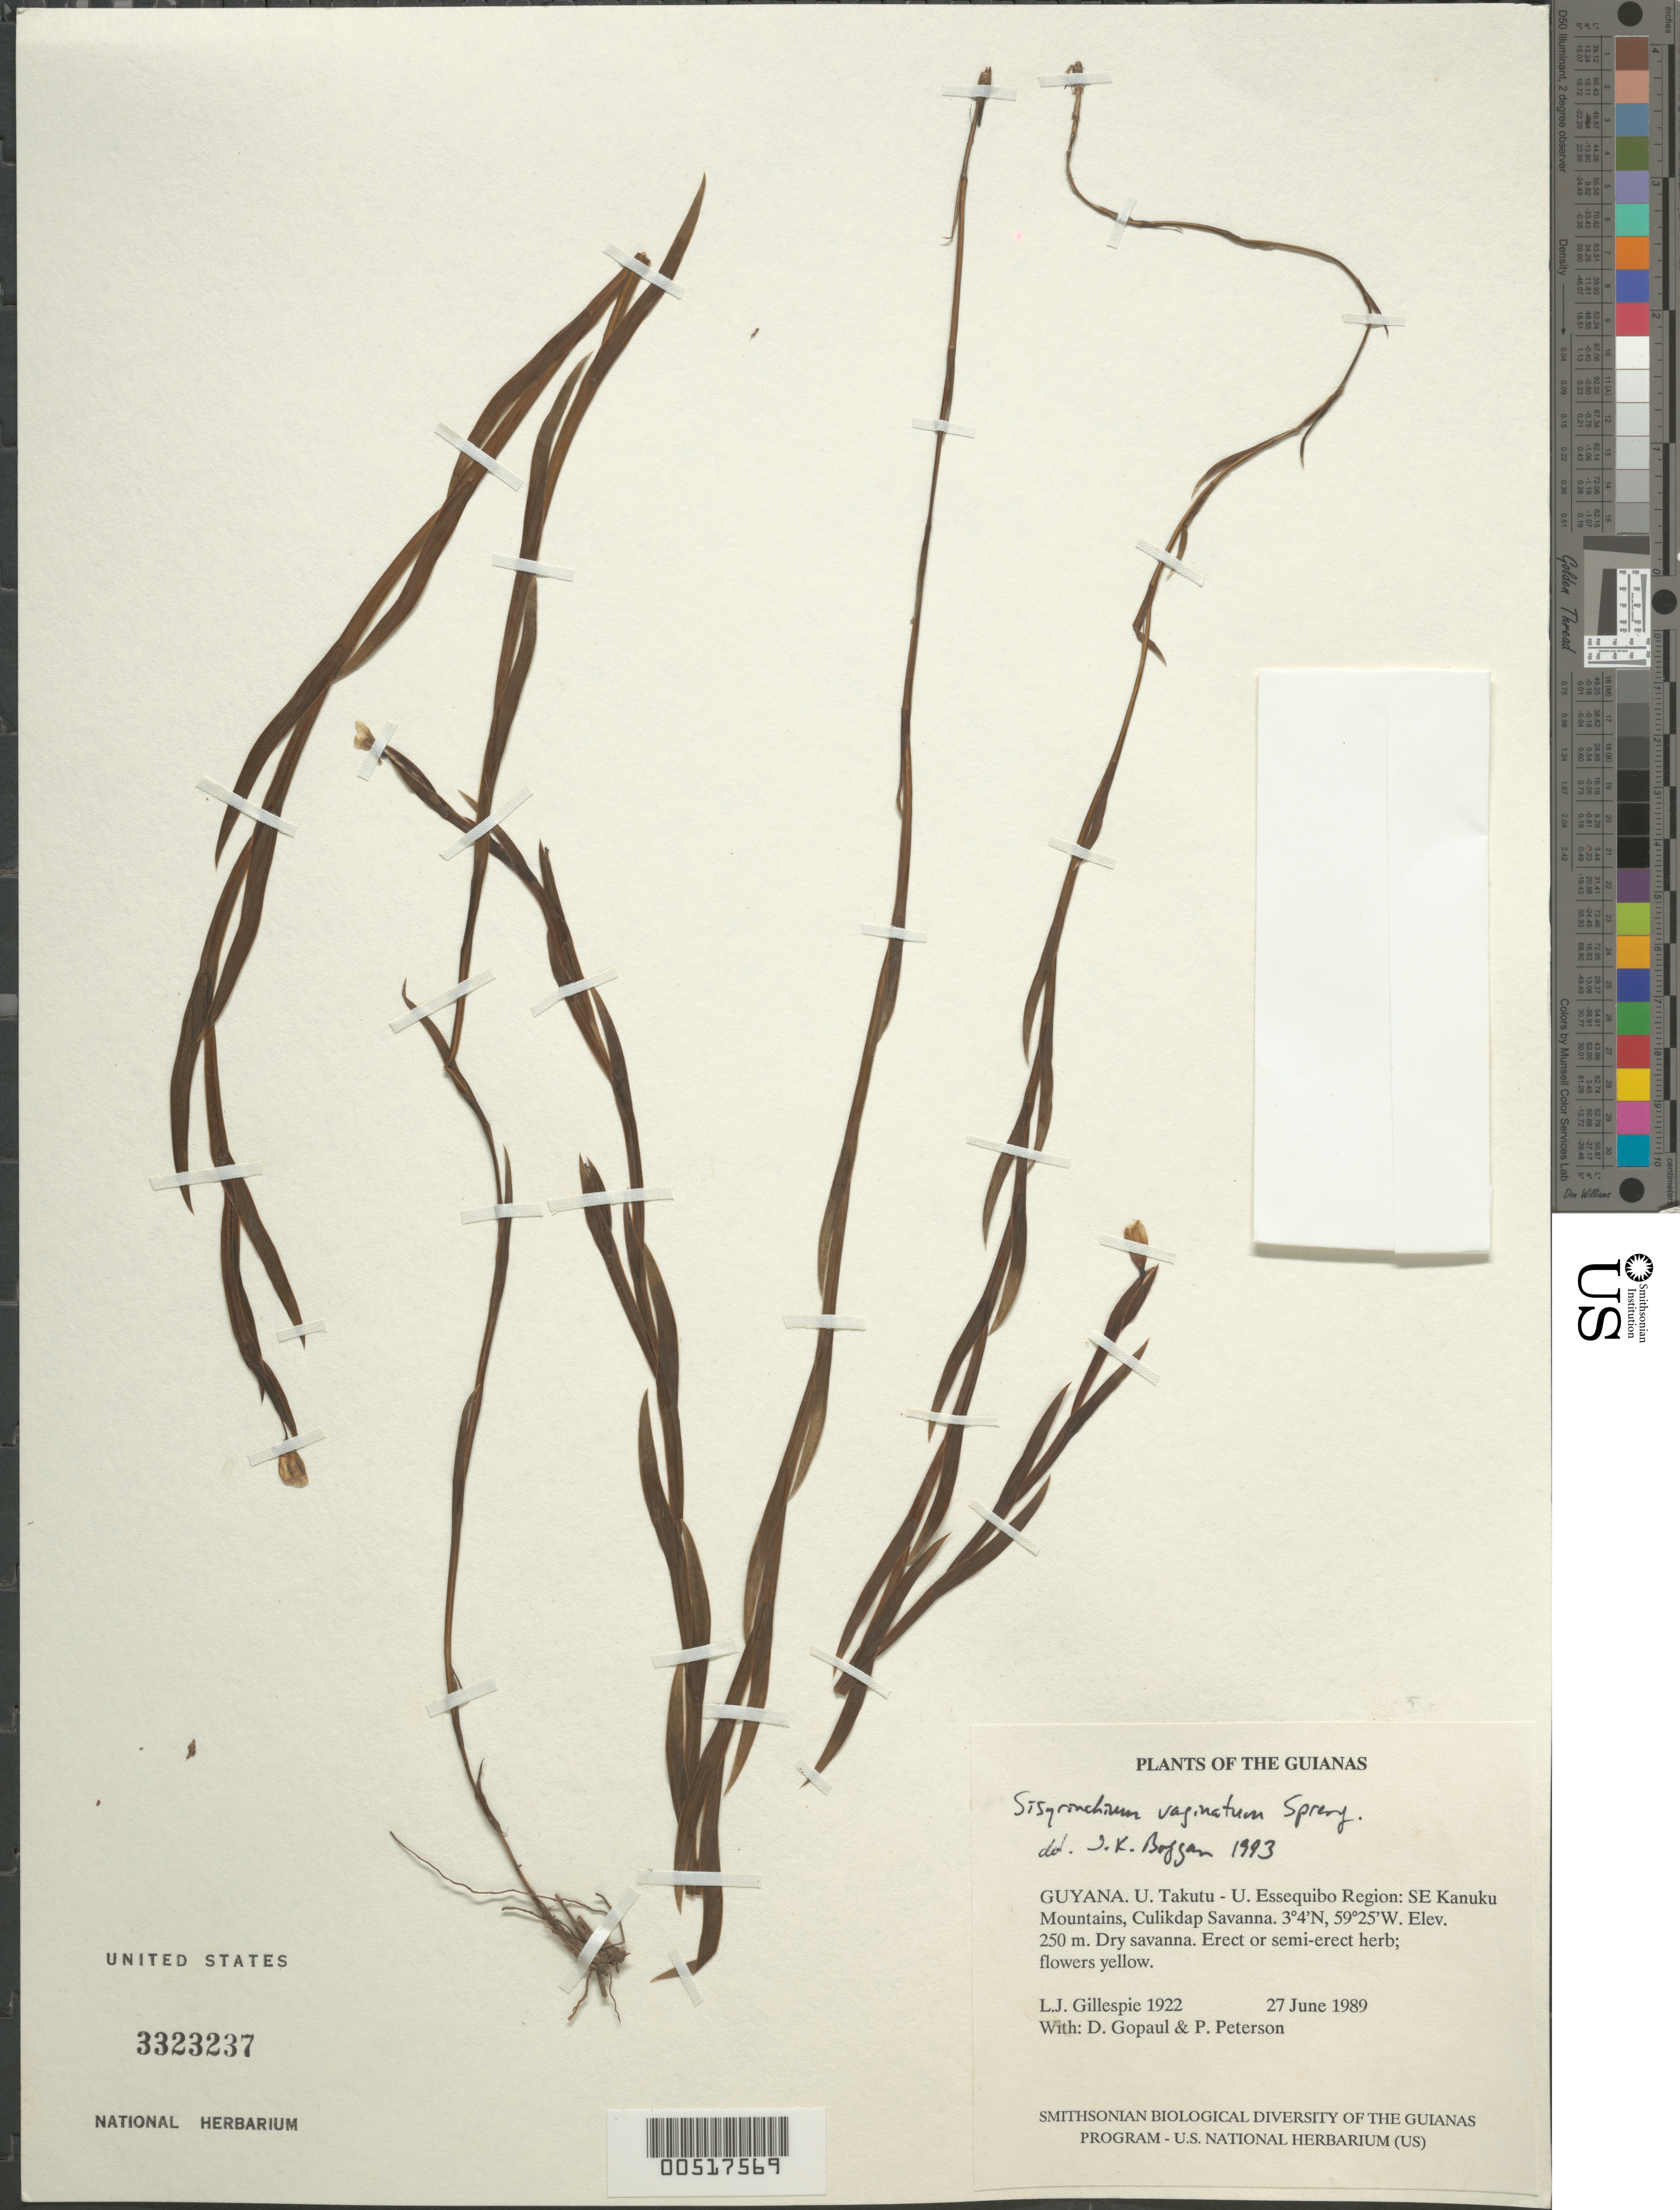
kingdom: Plantae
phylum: Tracheophyta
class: Liliopsida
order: Asparagales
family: Iridaceae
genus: Sisyrinchium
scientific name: Sisyrinchium vaginatum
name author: Spreng.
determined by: Boggan, J. K., (US), NMNH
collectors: L. J. Gillespie, D. Gopaul & P. M. Peterson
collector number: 1922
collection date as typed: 27 June 1989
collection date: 1989-06-27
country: Guyana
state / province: U. Takutu-U. Essequibo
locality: SE Kanuku Mts, Culikdap Savanna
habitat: Dry savanna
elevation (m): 250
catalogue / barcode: US 3323237